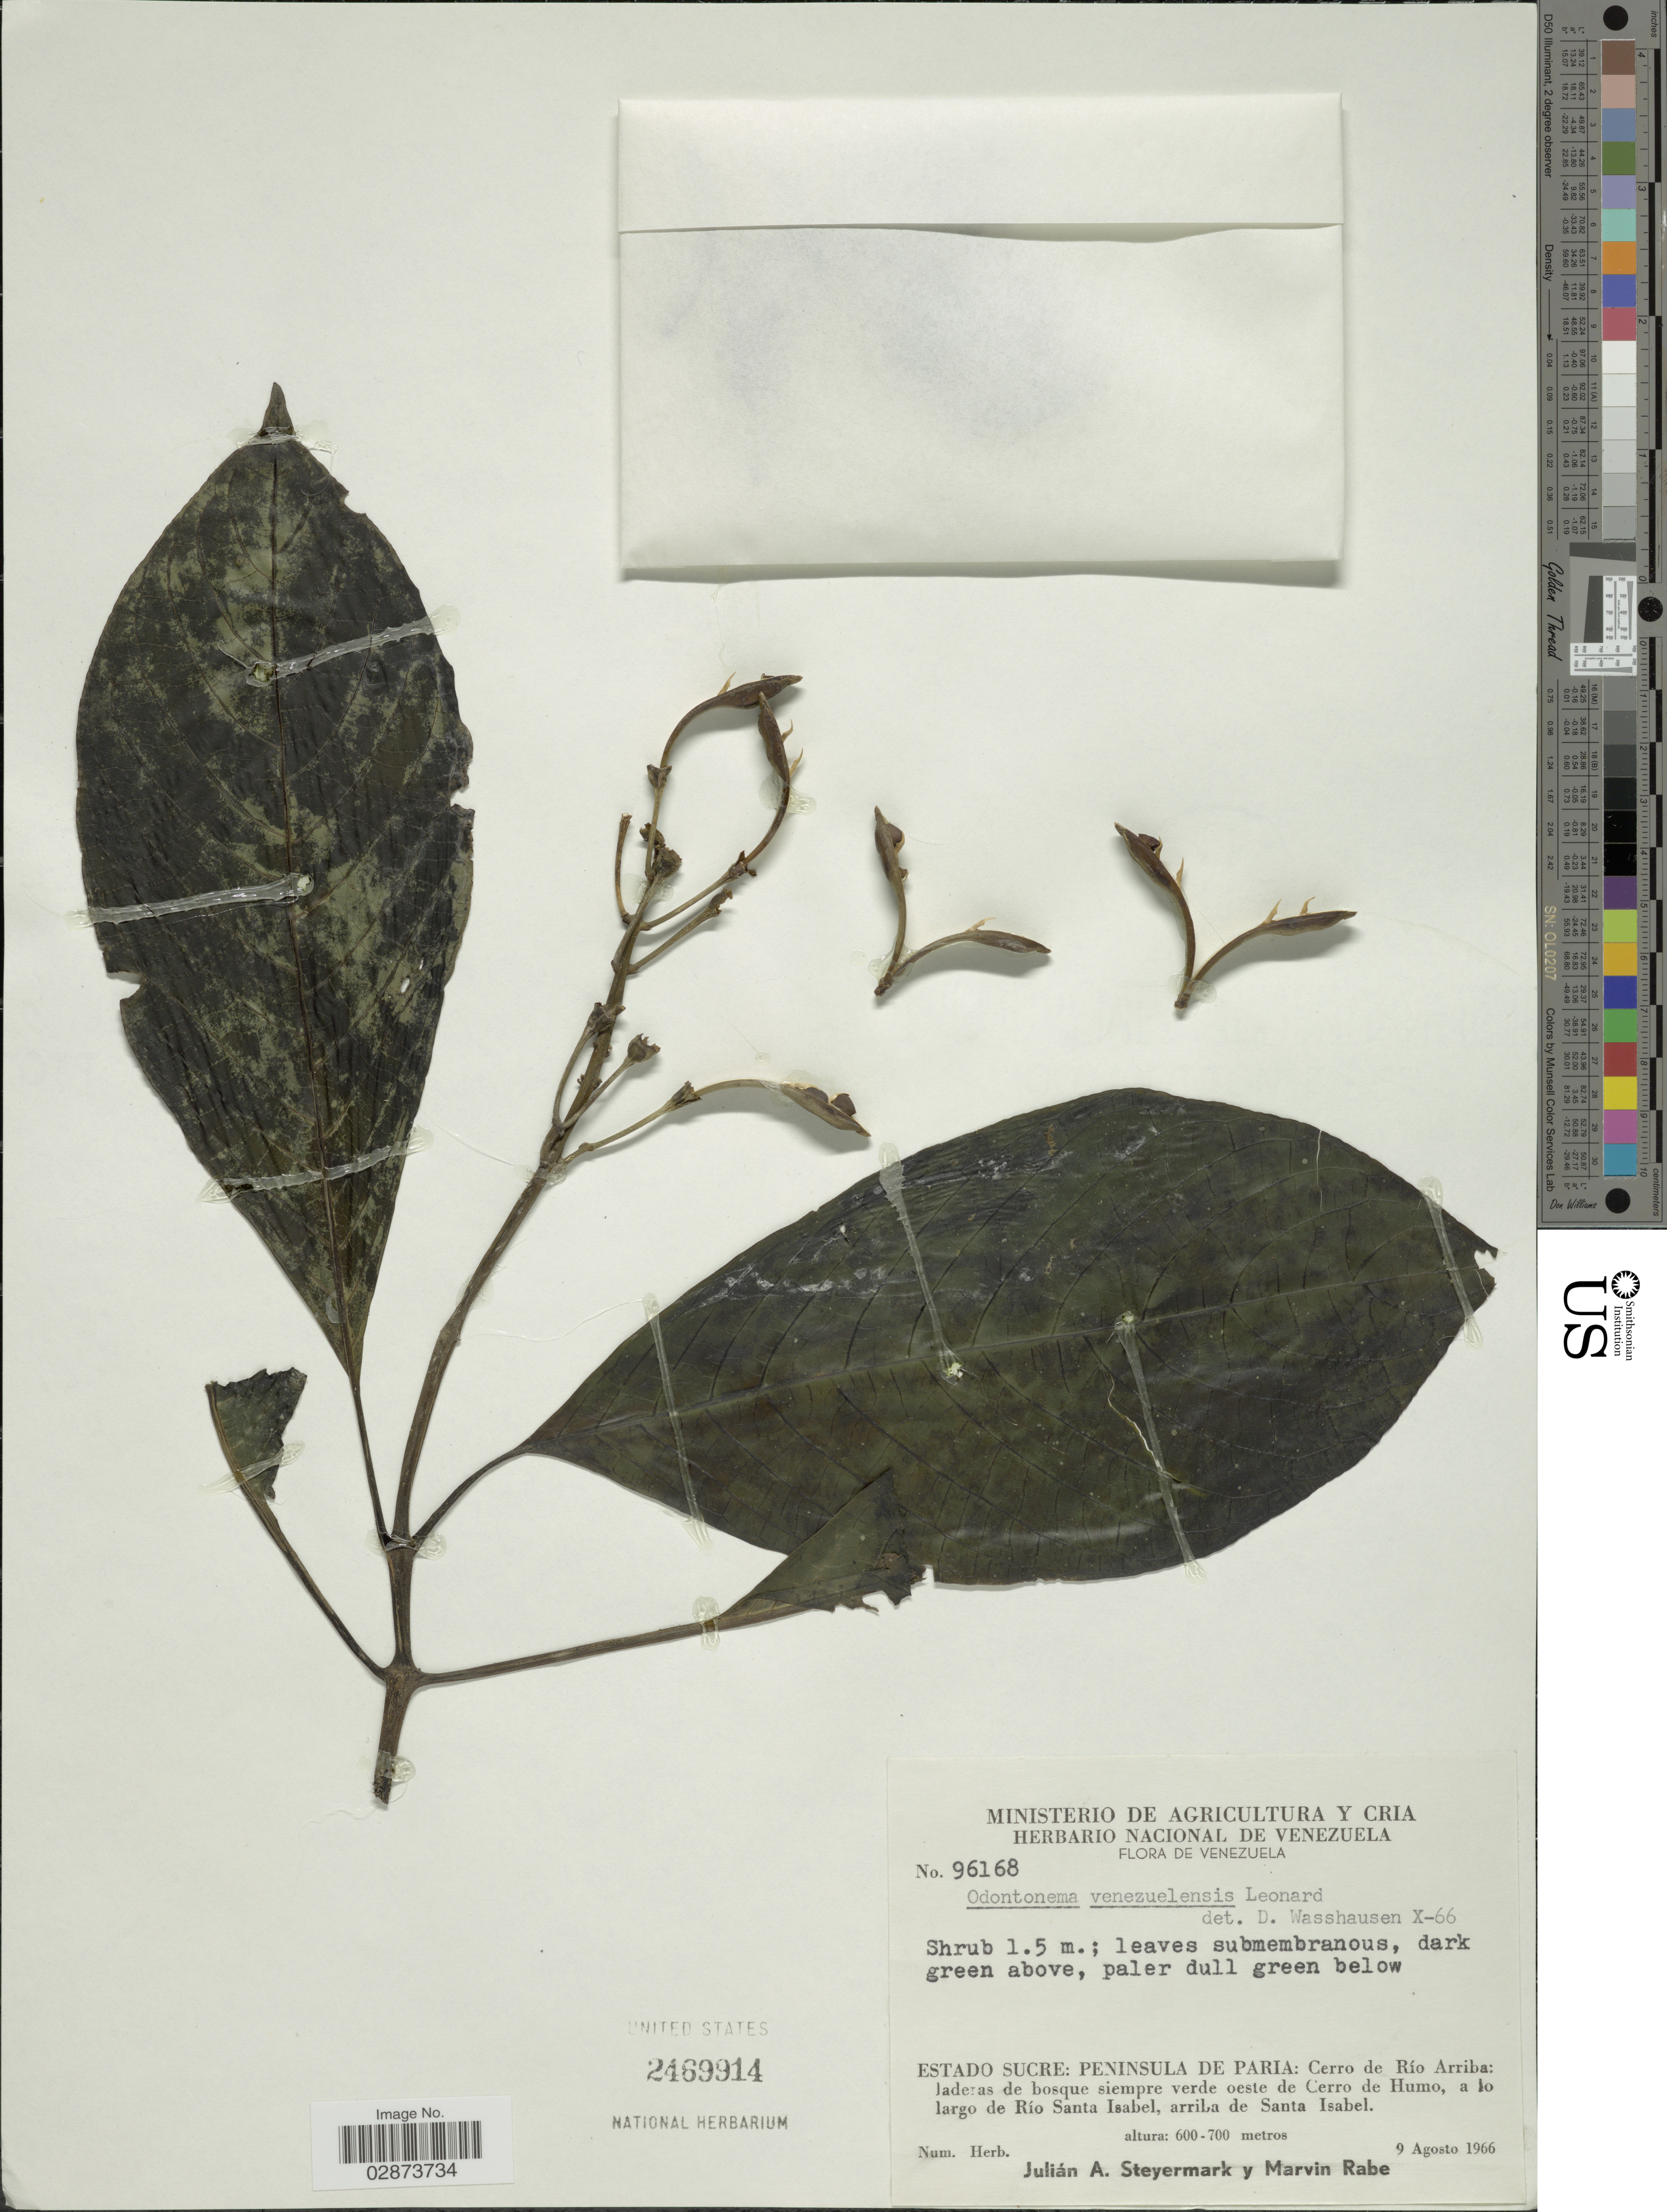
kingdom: Plantae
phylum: Tracheophyta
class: Magnoliopsida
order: Lamiales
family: Acanthaceae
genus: Odontonema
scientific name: Odontonema sp.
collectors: J. Steyermark & M. Rabe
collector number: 96168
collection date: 1966-08-09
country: Venezuela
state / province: Sucre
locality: Estado Sucre: Peninsula de Paria: Cerro de Río Arriba: laderas de bosque siempre verde oeste de Cerro de Humo, a lo largo de Río Santa Isabel, arriba de Santa Isabel.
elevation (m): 600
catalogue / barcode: US 2469914